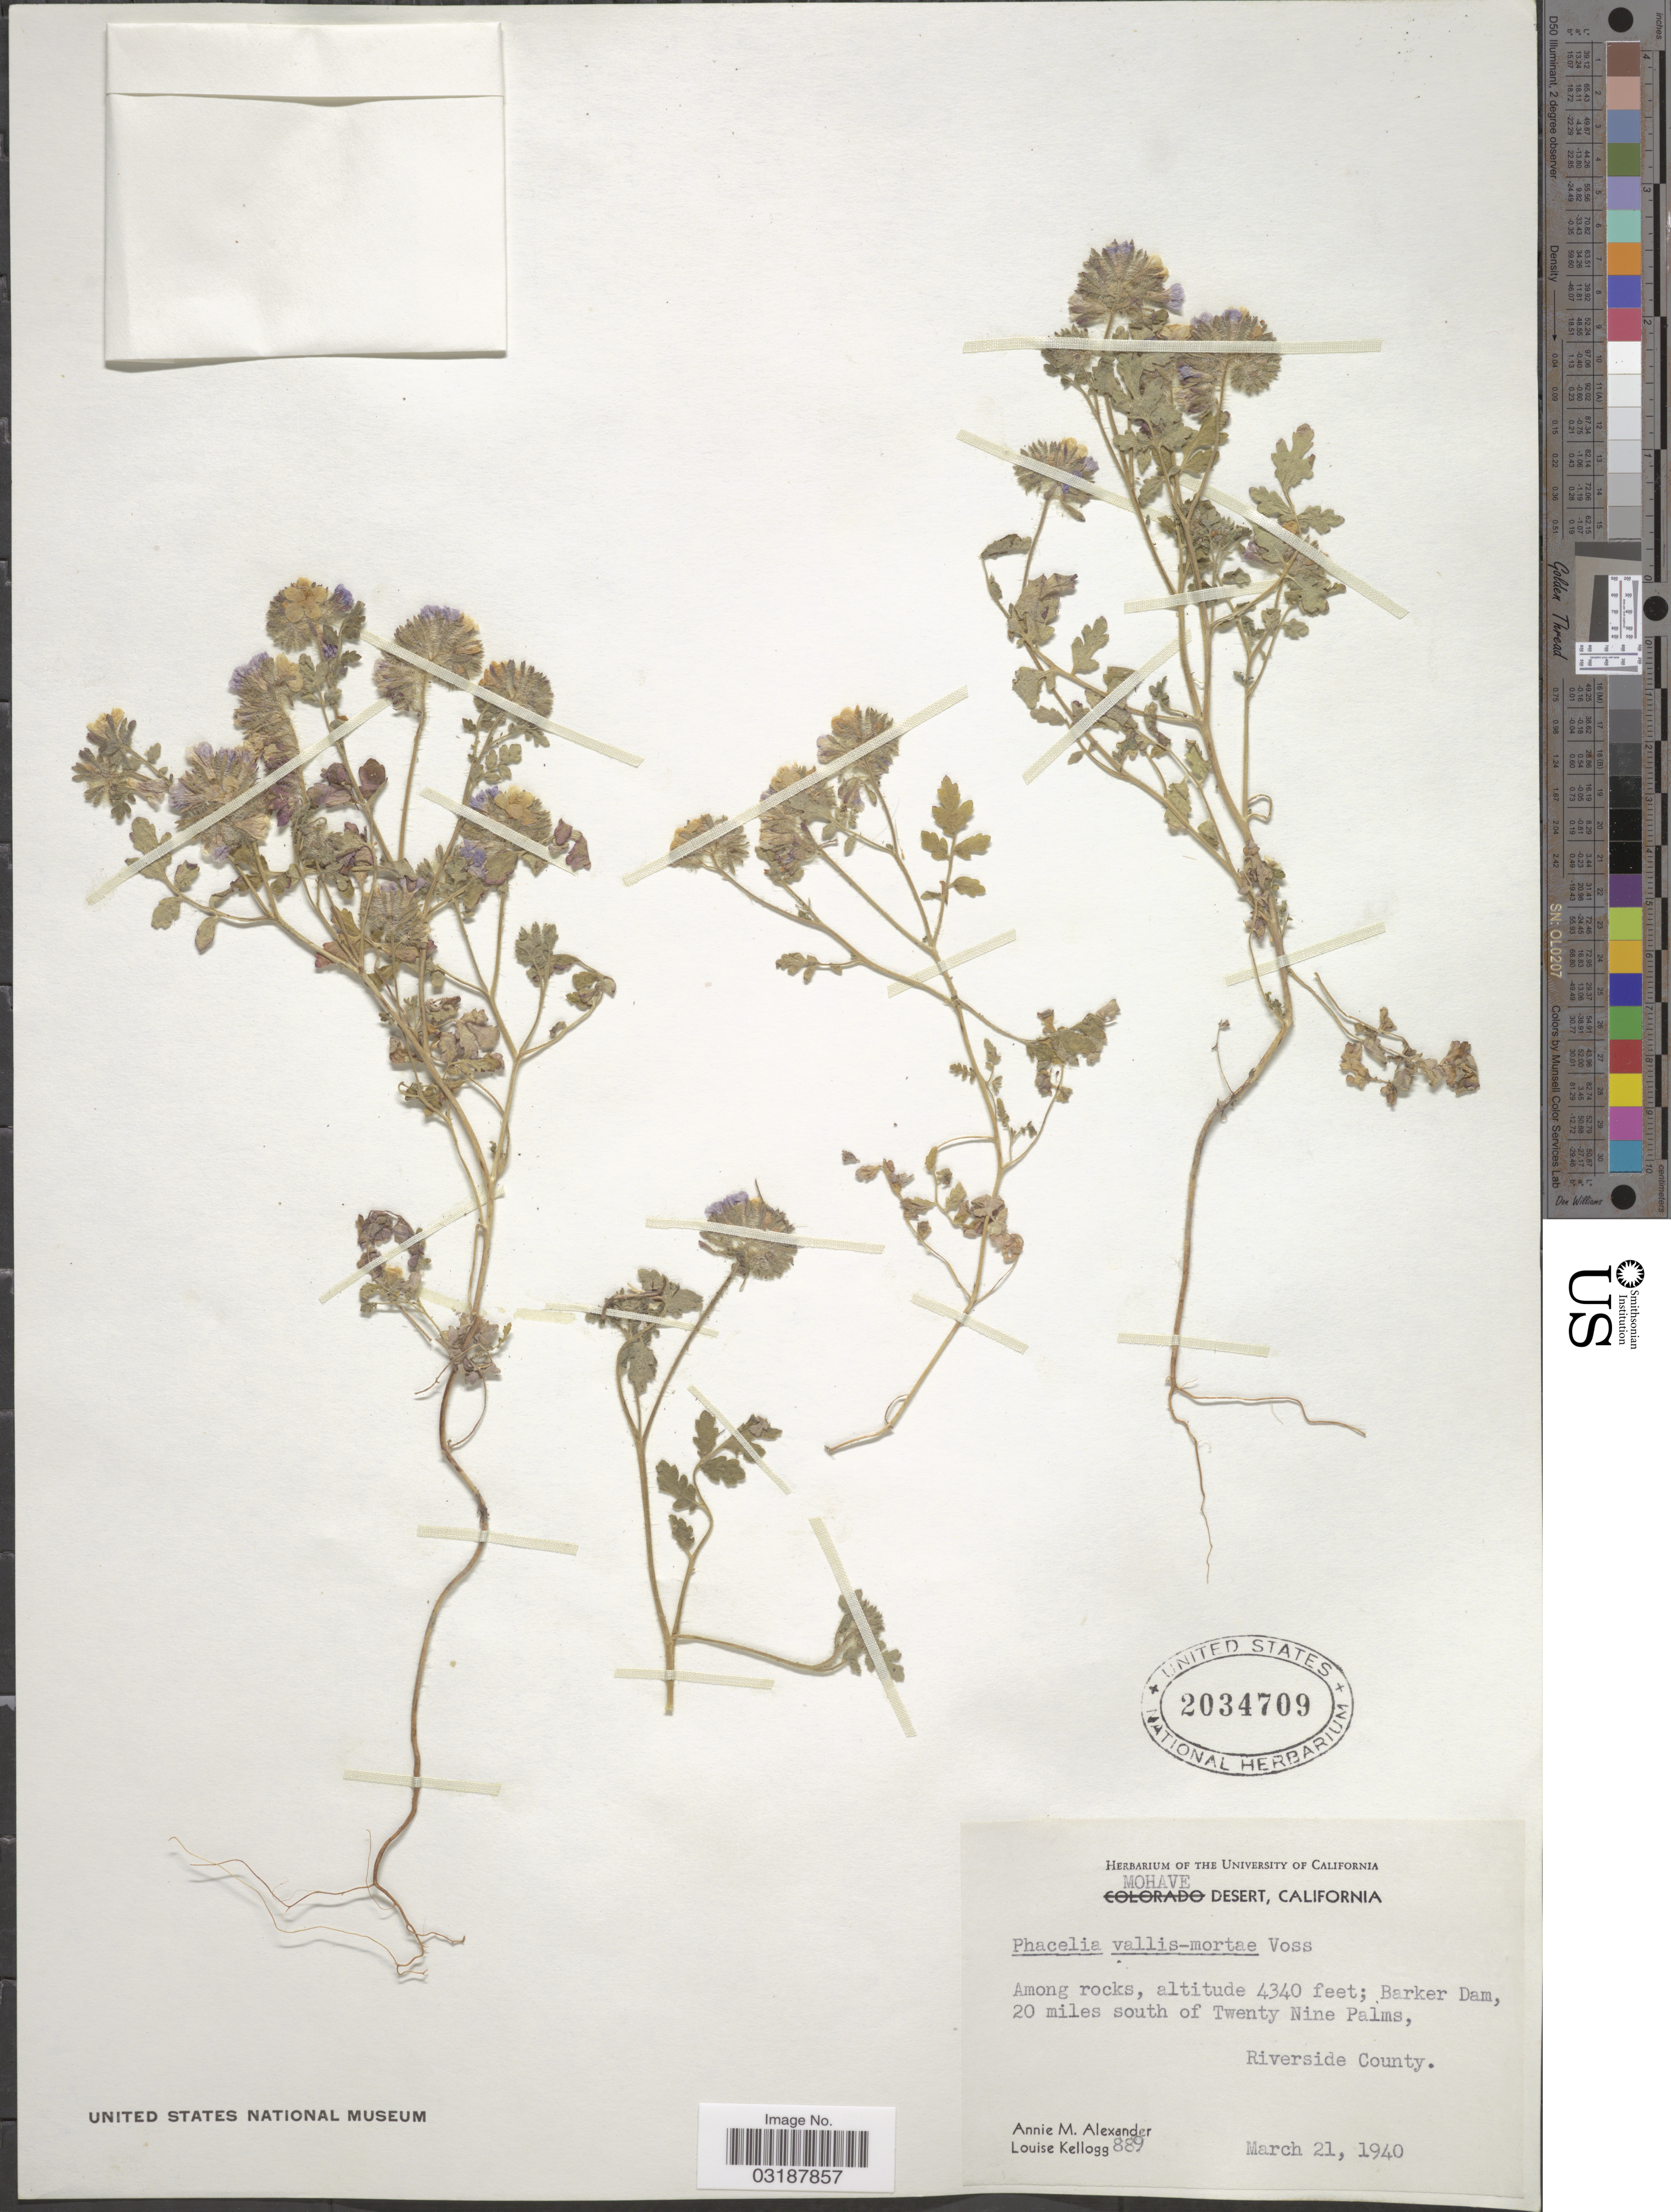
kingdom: Plantae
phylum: Tracheophyta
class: Magnoliopsida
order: Boraginales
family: Hydrophyllaceae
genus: Phacelia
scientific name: Phacelia vallis-mortae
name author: J.W. Voss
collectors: A. M. Alexander & L. Kellogg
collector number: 889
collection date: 1940-03-21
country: United States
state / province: California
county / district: Riverside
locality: Mohave Desert, Barker Dam, 20 miles south of Twenty Nine Palms, Riverside County.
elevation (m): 1323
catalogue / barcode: US 2034709